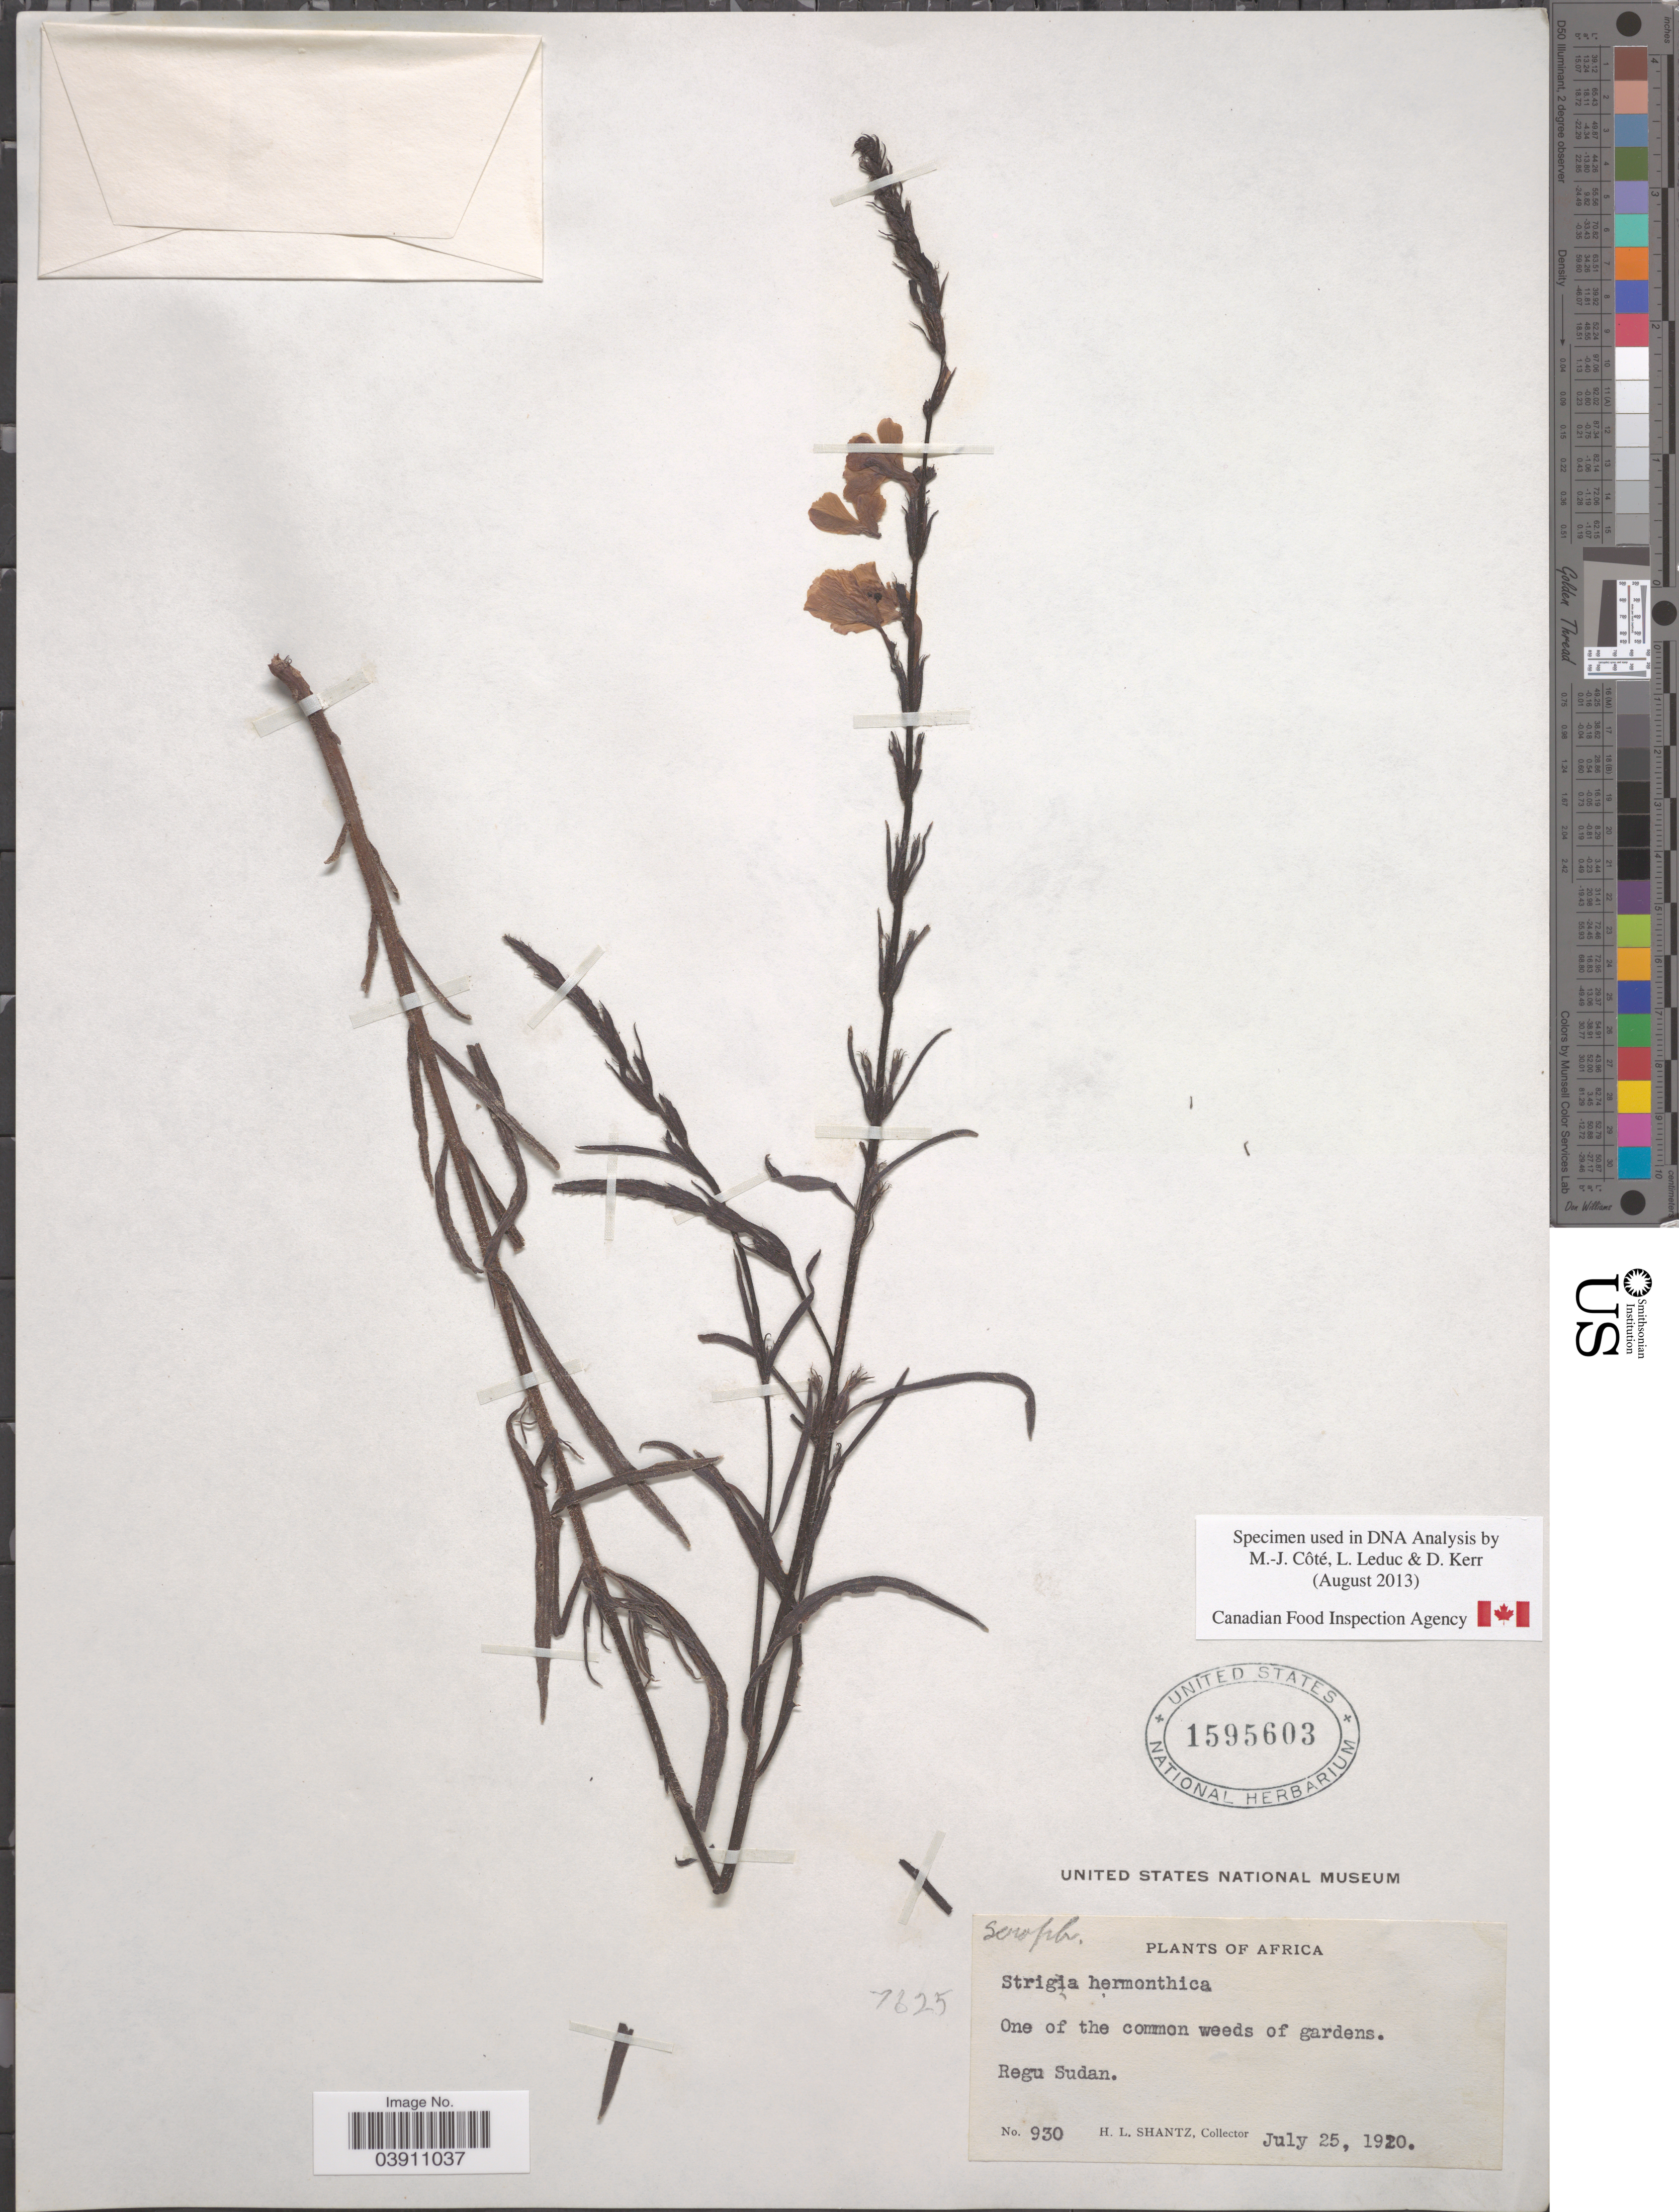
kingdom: Plantae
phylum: Tracheophyta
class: Magnoliopsida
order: Lamiales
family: Orobanchaceae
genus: Striga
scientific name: Striga hermonthica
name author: (Delile) Benth.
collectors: H. Shantz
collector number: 930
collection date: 1920-07-25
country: South Sudan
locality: Africa. One of the common weeds of gardens. Regu Sudan.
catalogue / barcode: US 1595603